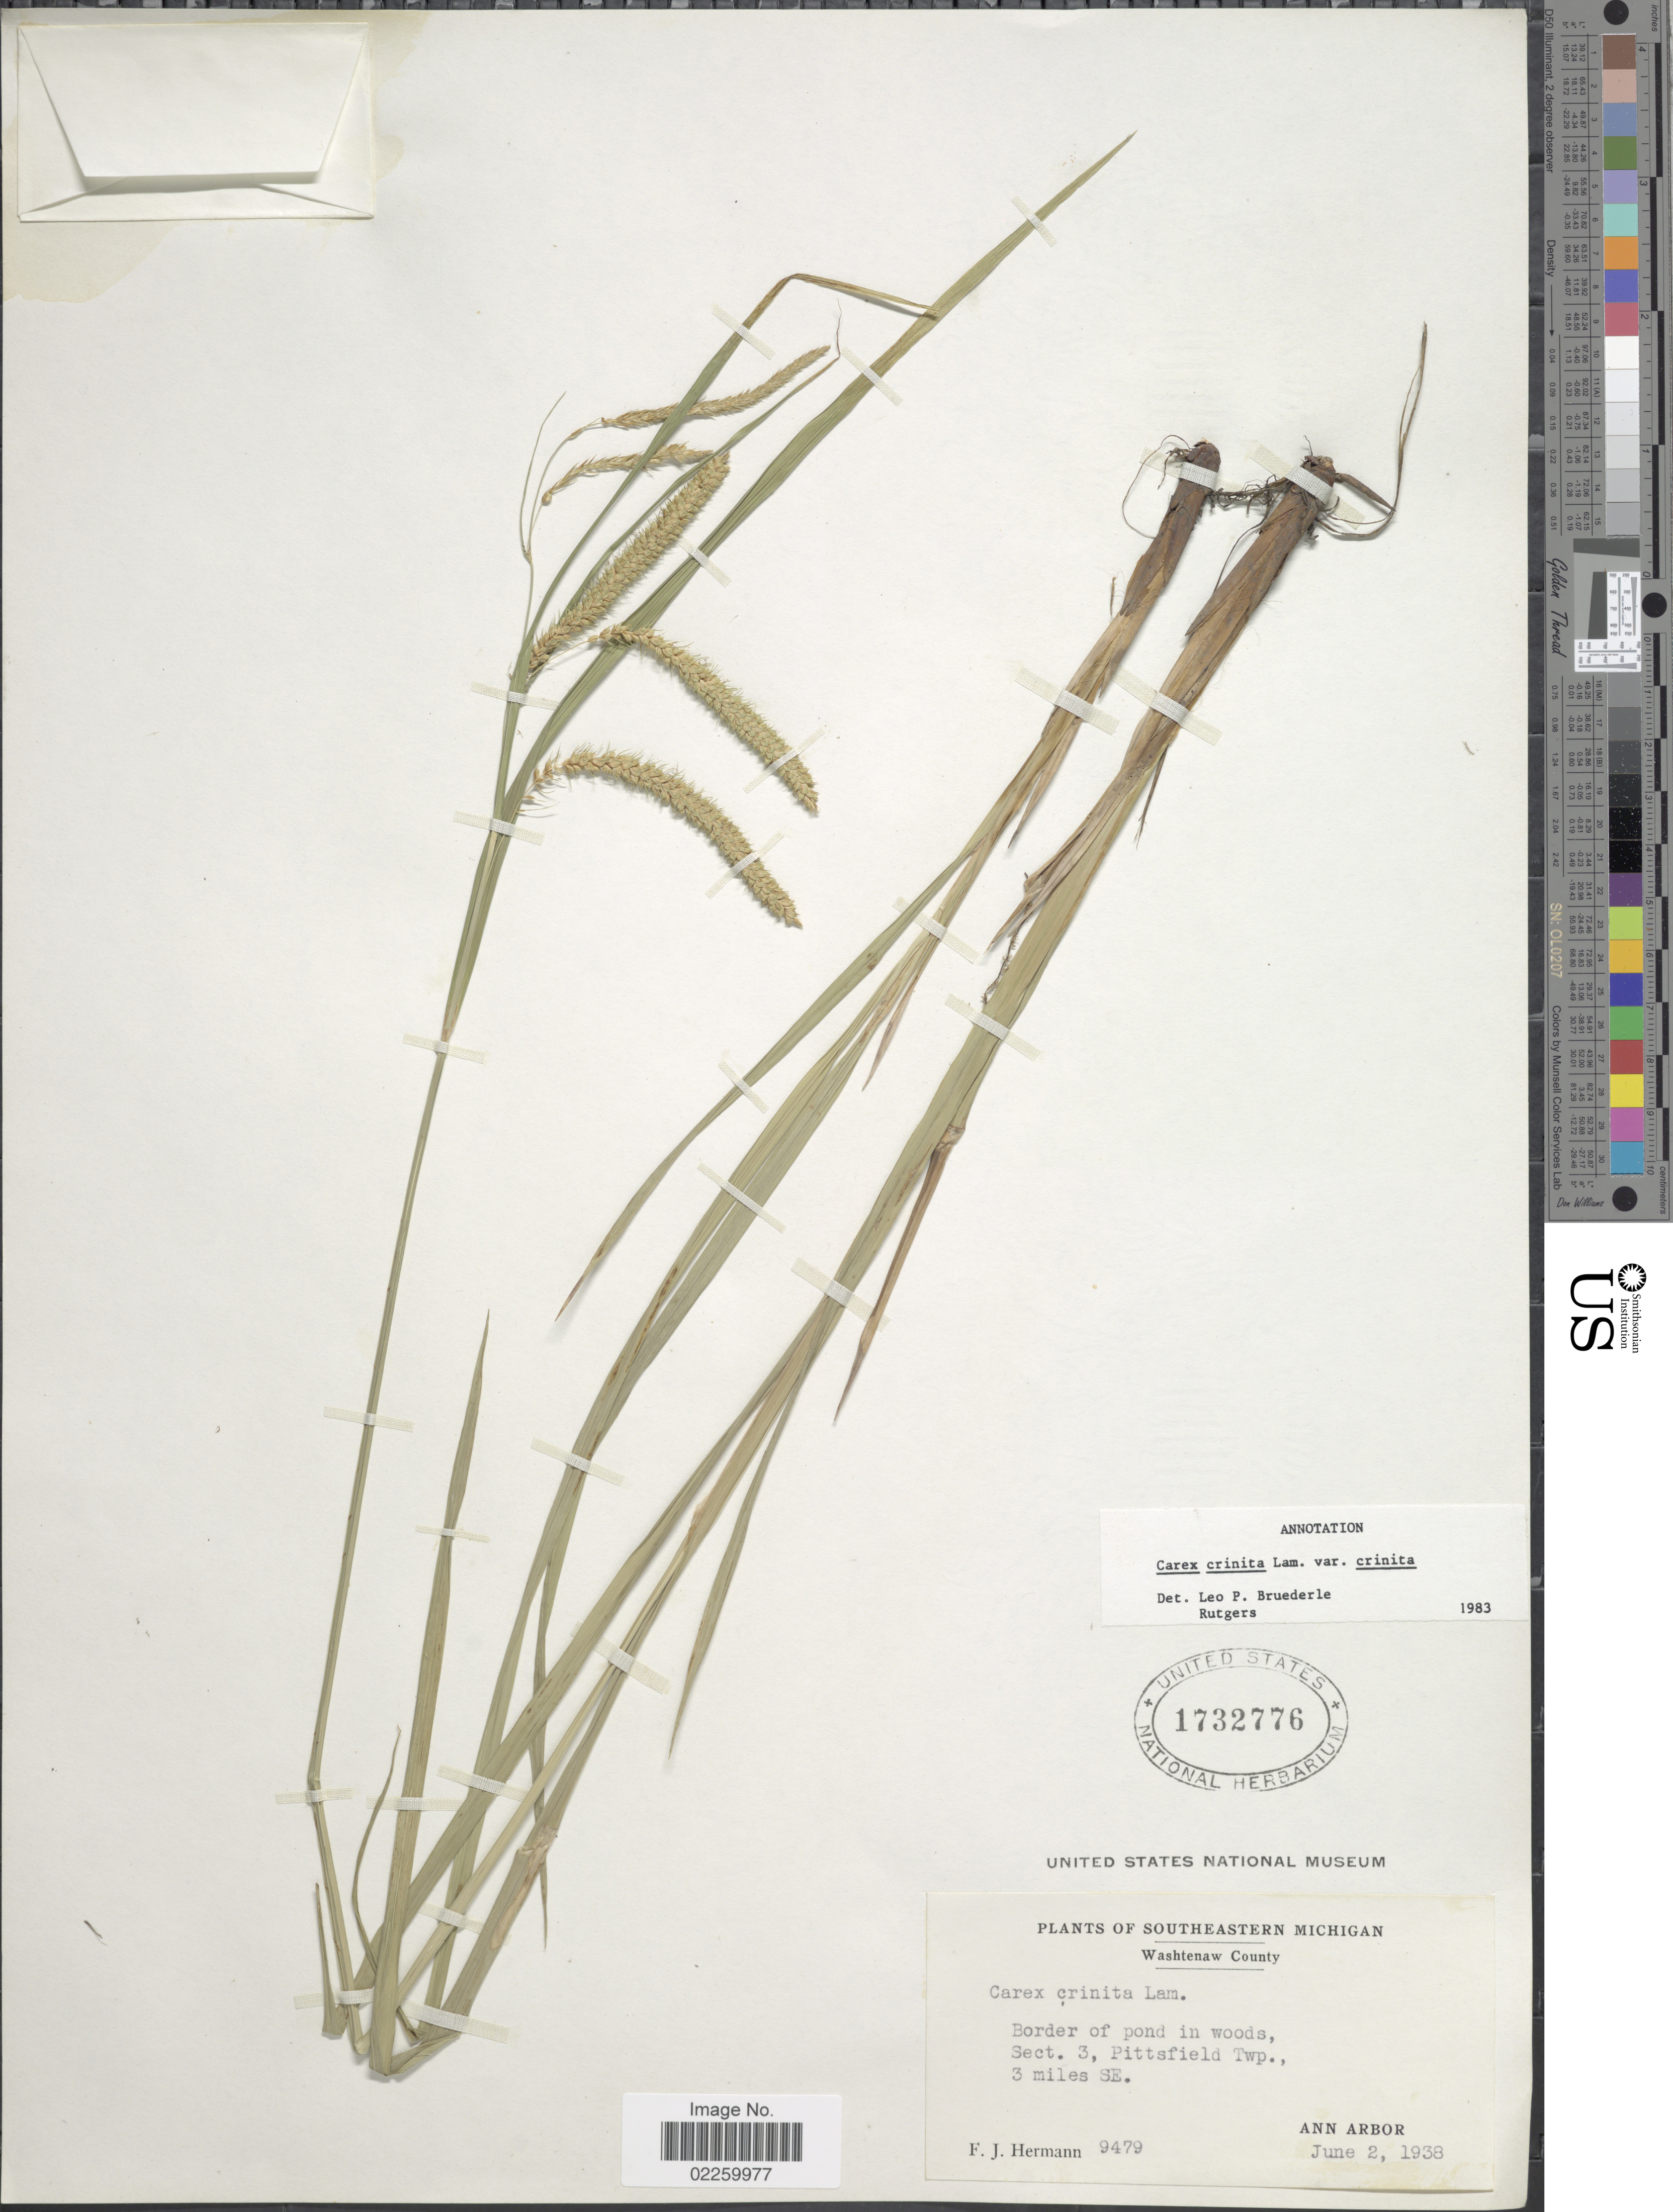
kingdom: Plantae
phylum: Tracheophyta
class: Liliopsida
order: Poales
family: Cyperaceae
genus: Carex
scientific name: Carex crinita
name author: Lam.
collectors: F. J. Hermann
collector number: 9479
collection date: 1938-06-02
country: United States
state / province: Michigan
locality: Southeastern Michigan, Border of pond in woods, Sect. 3, PIttsfield Twp., 3 miles SE, Ann Arbor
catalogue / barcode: US 1732776